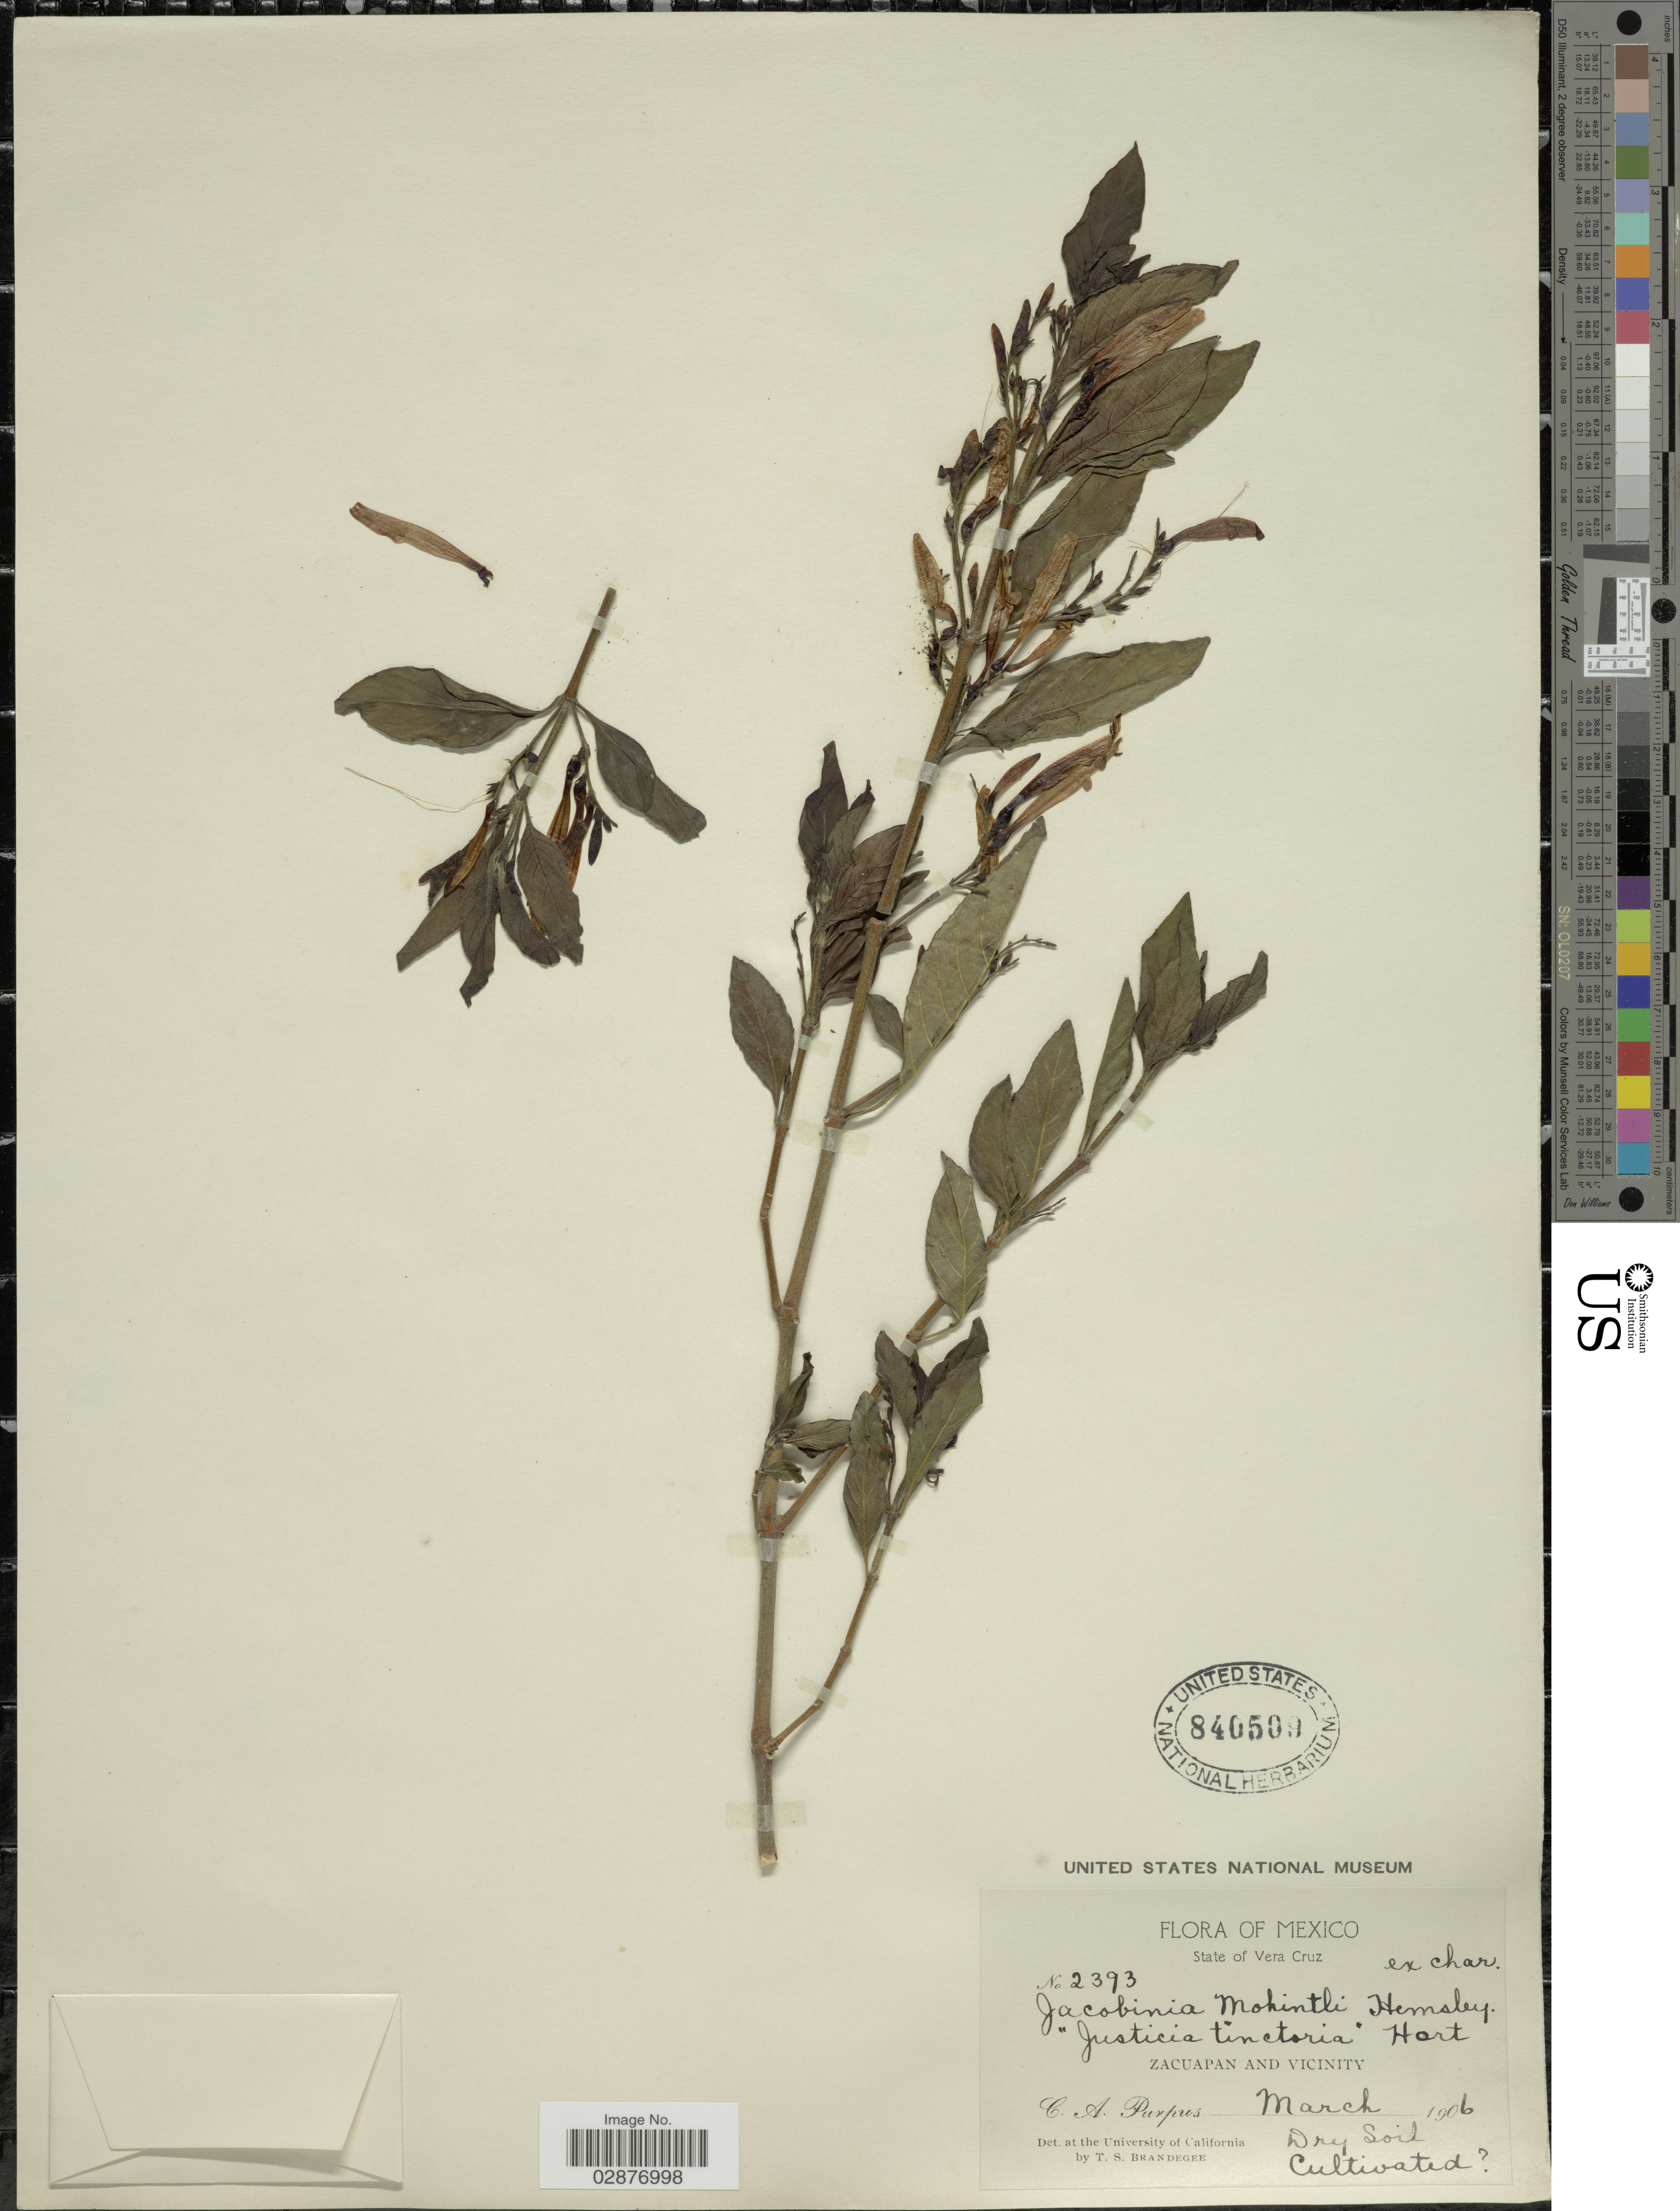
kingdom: Plantae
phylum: Tracheophyta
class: Magnoliopsida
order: Lamiales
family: Acanthaceae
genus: Justicia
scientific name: Justicia spicigera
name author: Schltdl.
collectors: C. A. Purpus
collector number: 2393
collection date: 1906-03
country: Mexico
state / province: Veracruz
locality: State of Vera Cruz. Zacuapan and vicinity.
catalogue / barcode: US 840509